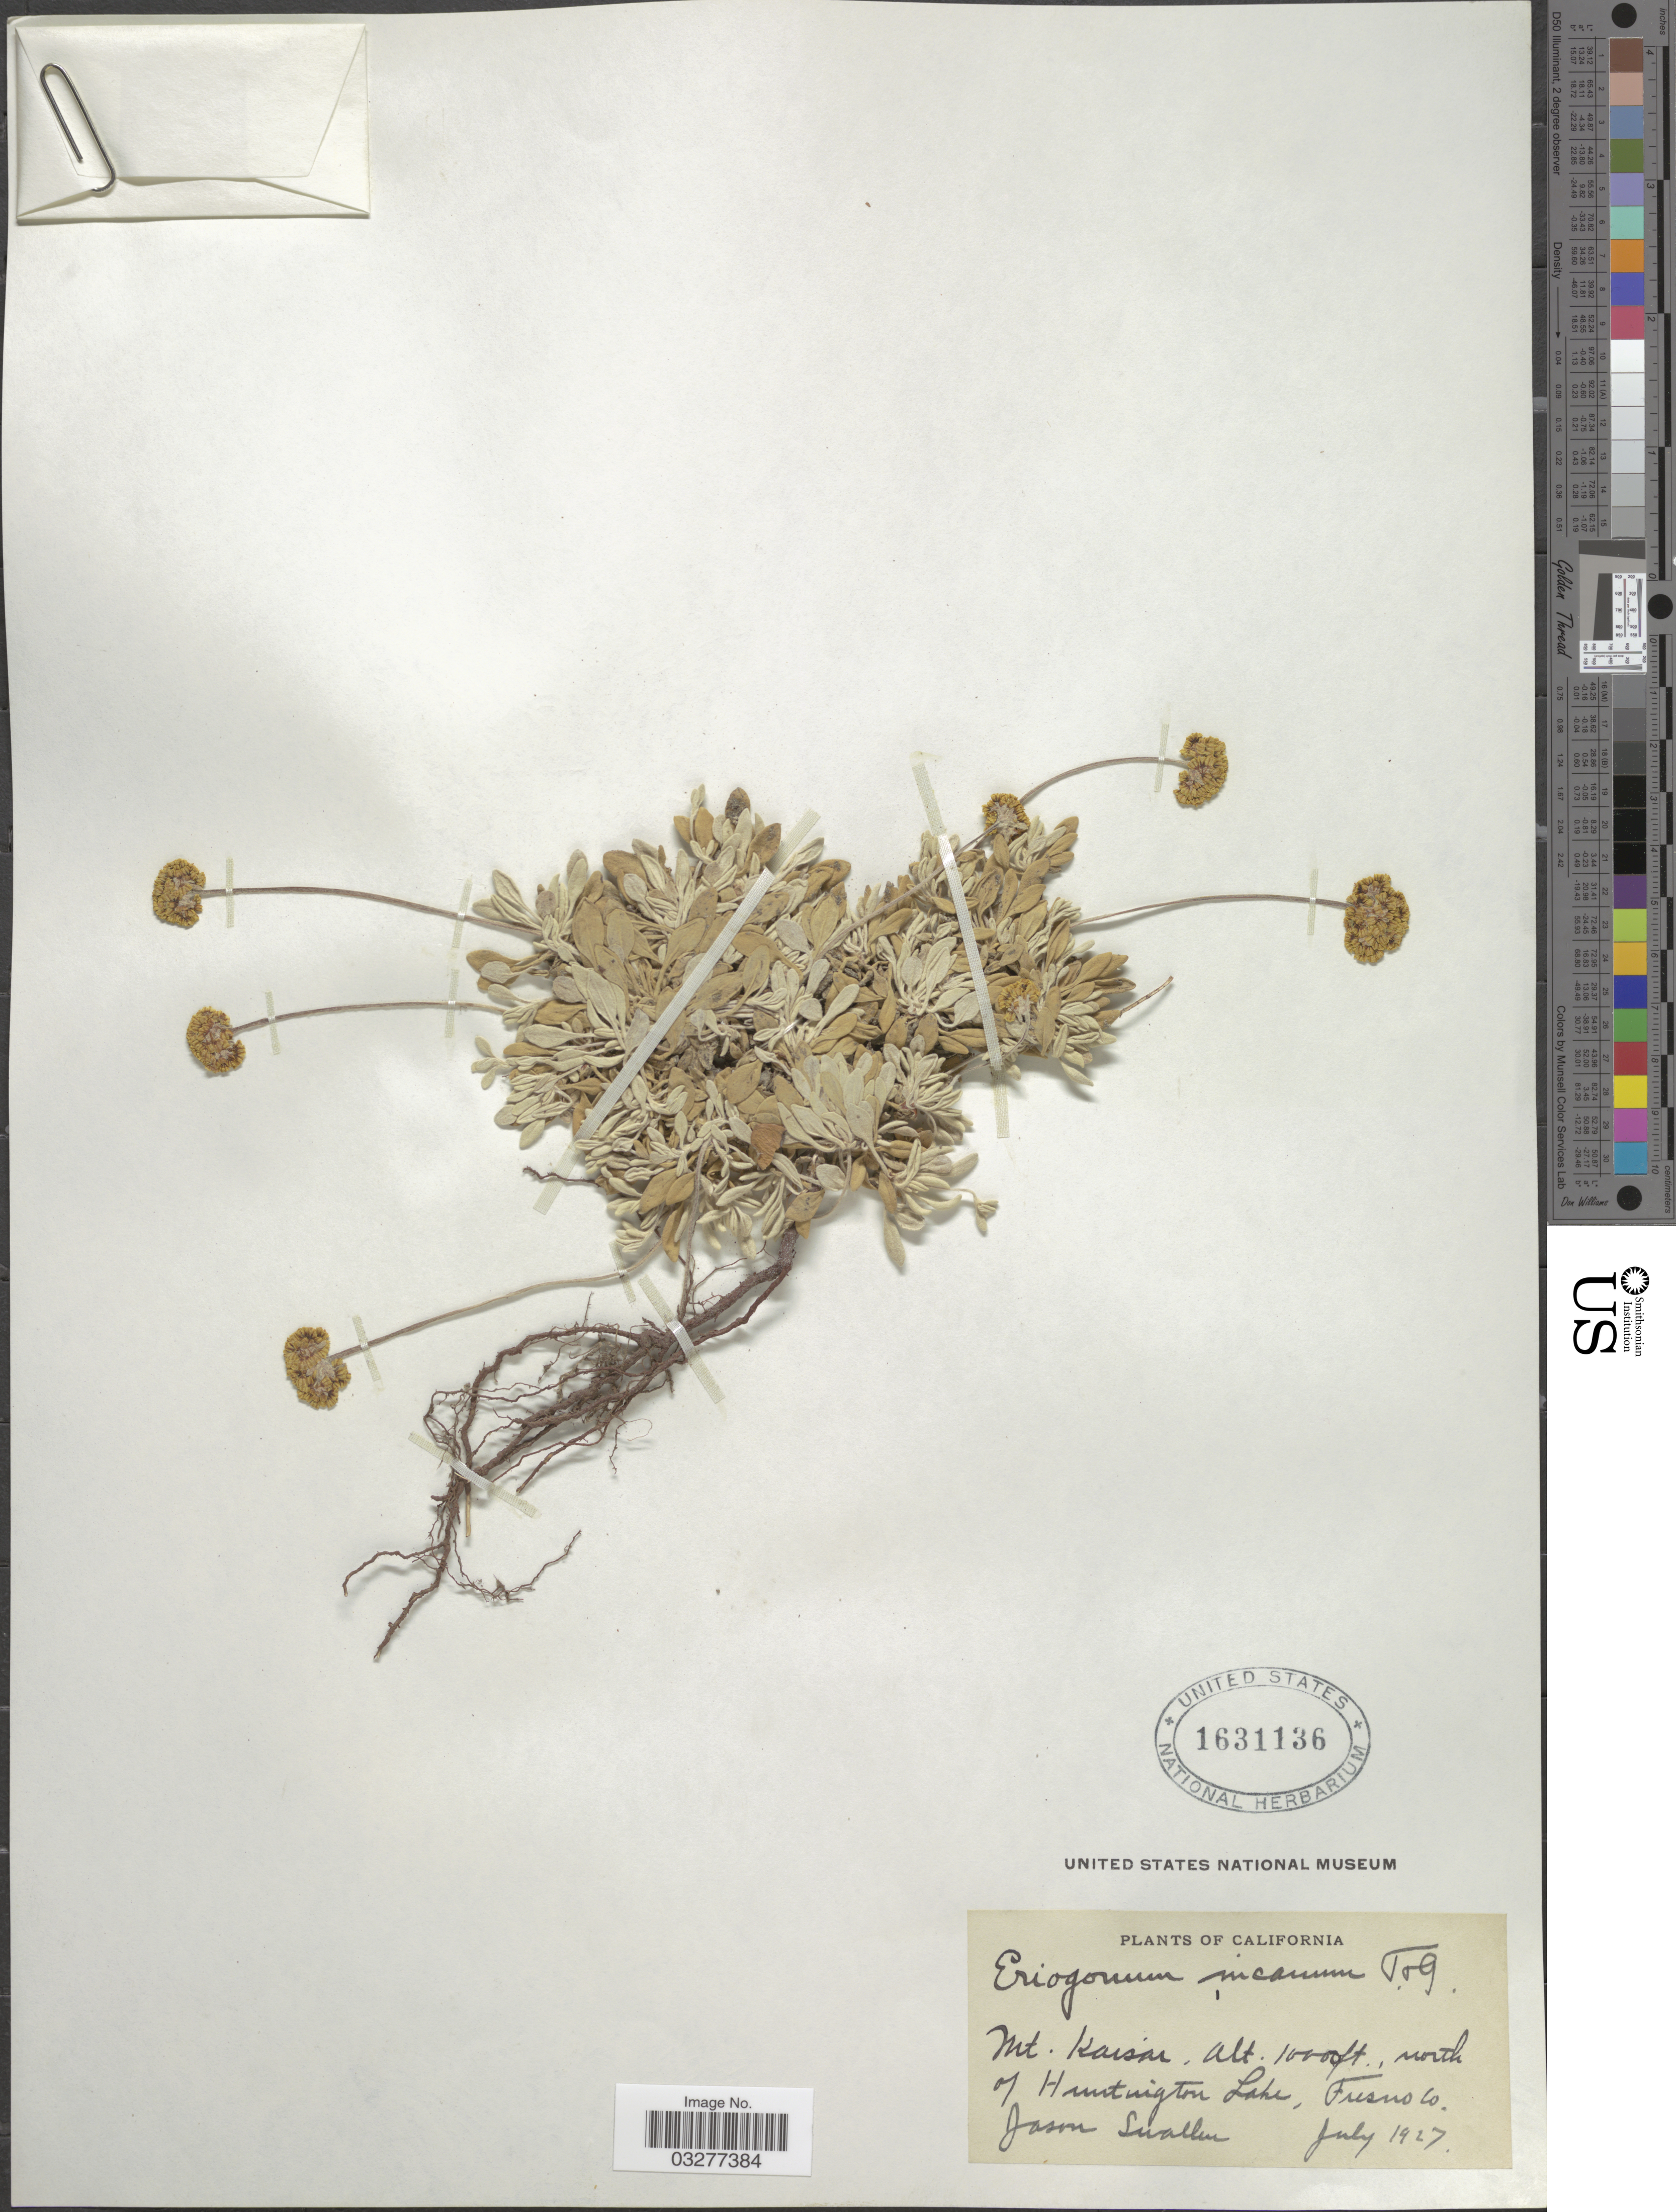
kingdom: Plantae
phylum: Tracheophyta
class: Magnoliopsida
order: Caryophyllales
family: Polygonaceae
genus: Eriogonum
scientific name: Eriogonum incanum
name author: Torr. & A. Gray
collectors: J. R. Swallen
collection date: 1927-07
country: United States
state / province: California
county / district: Fresno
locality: Mt. Kaisar. North of Huntington Lake, Fresno Co.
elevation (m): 3048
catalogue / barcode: US 1631136